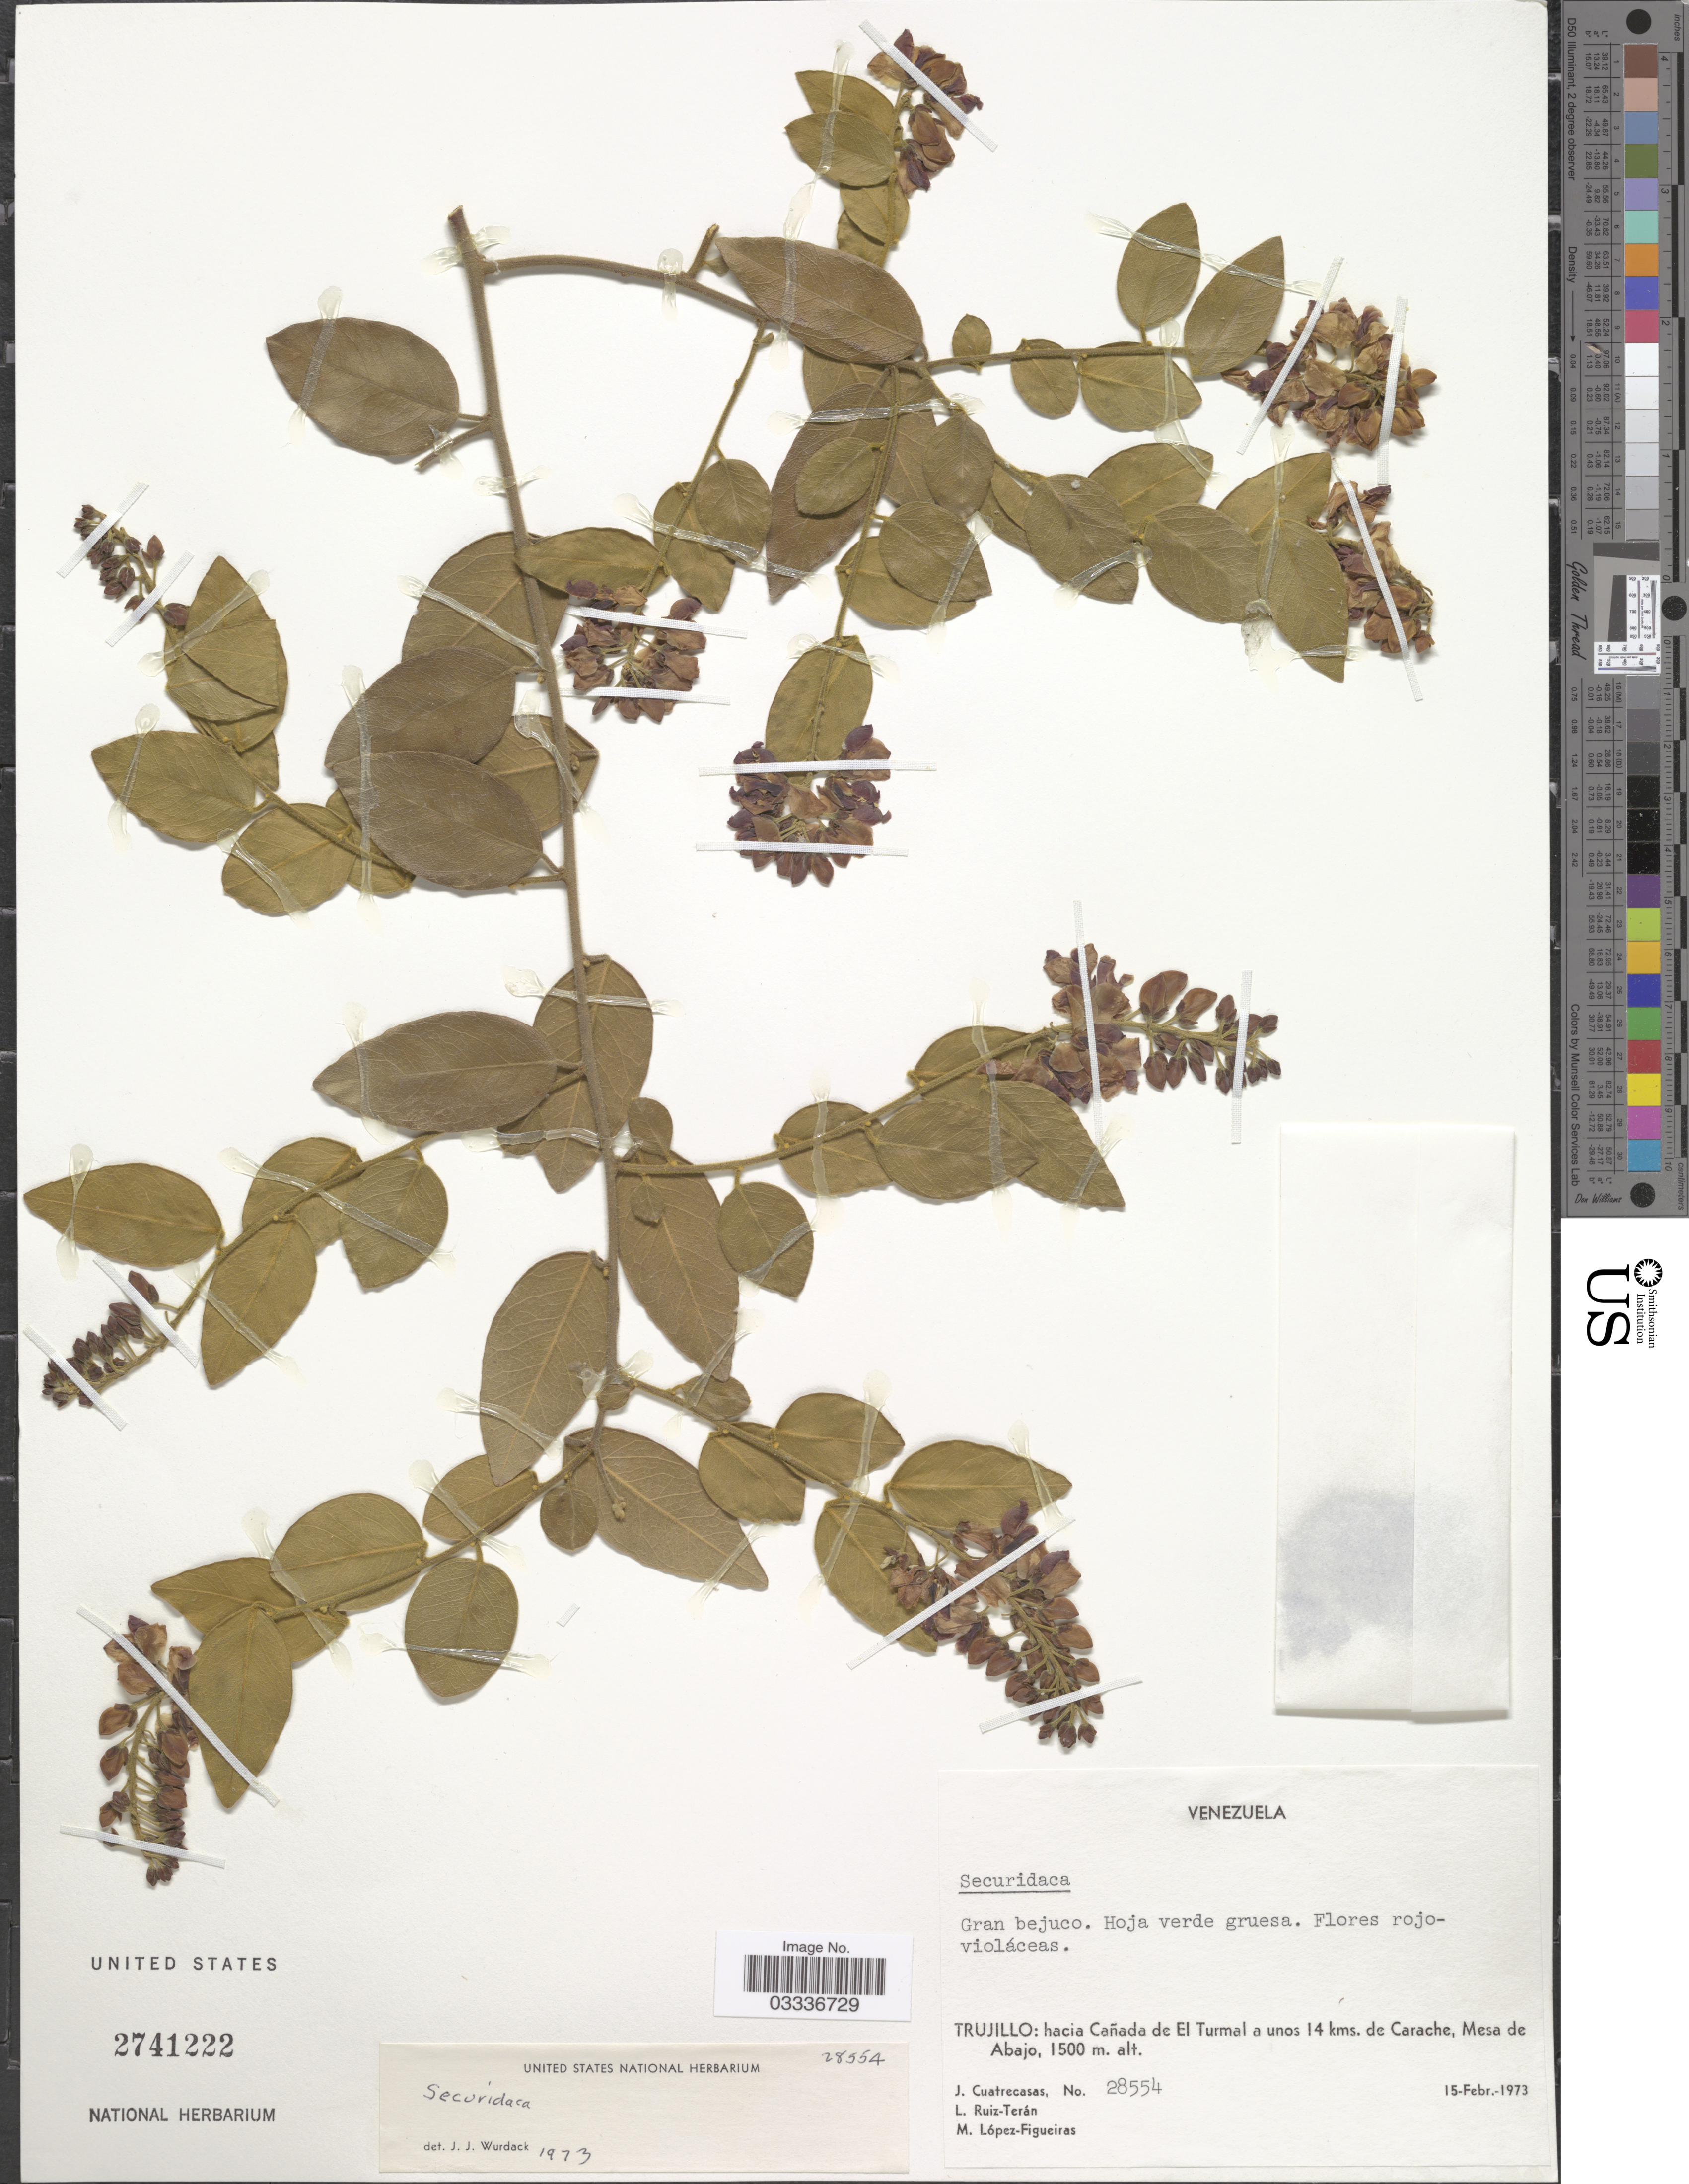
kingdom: Plantae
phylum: Tracheophyta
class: Magnoliopsida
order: Fabales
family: Polygalaceae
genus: Securidaca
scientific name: Securidaca sp.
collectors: J. Cuatrecasas, L. E. Ruíz-Terán & M. López Figueiras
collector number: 28554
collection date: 1973-02-15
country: Venezuela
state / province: Trujillo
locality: Hacia Cañada de El Turmal a unos 14 kms. de Carache, Mesa de Abajo.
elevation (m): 1500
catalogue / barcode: US 2741222